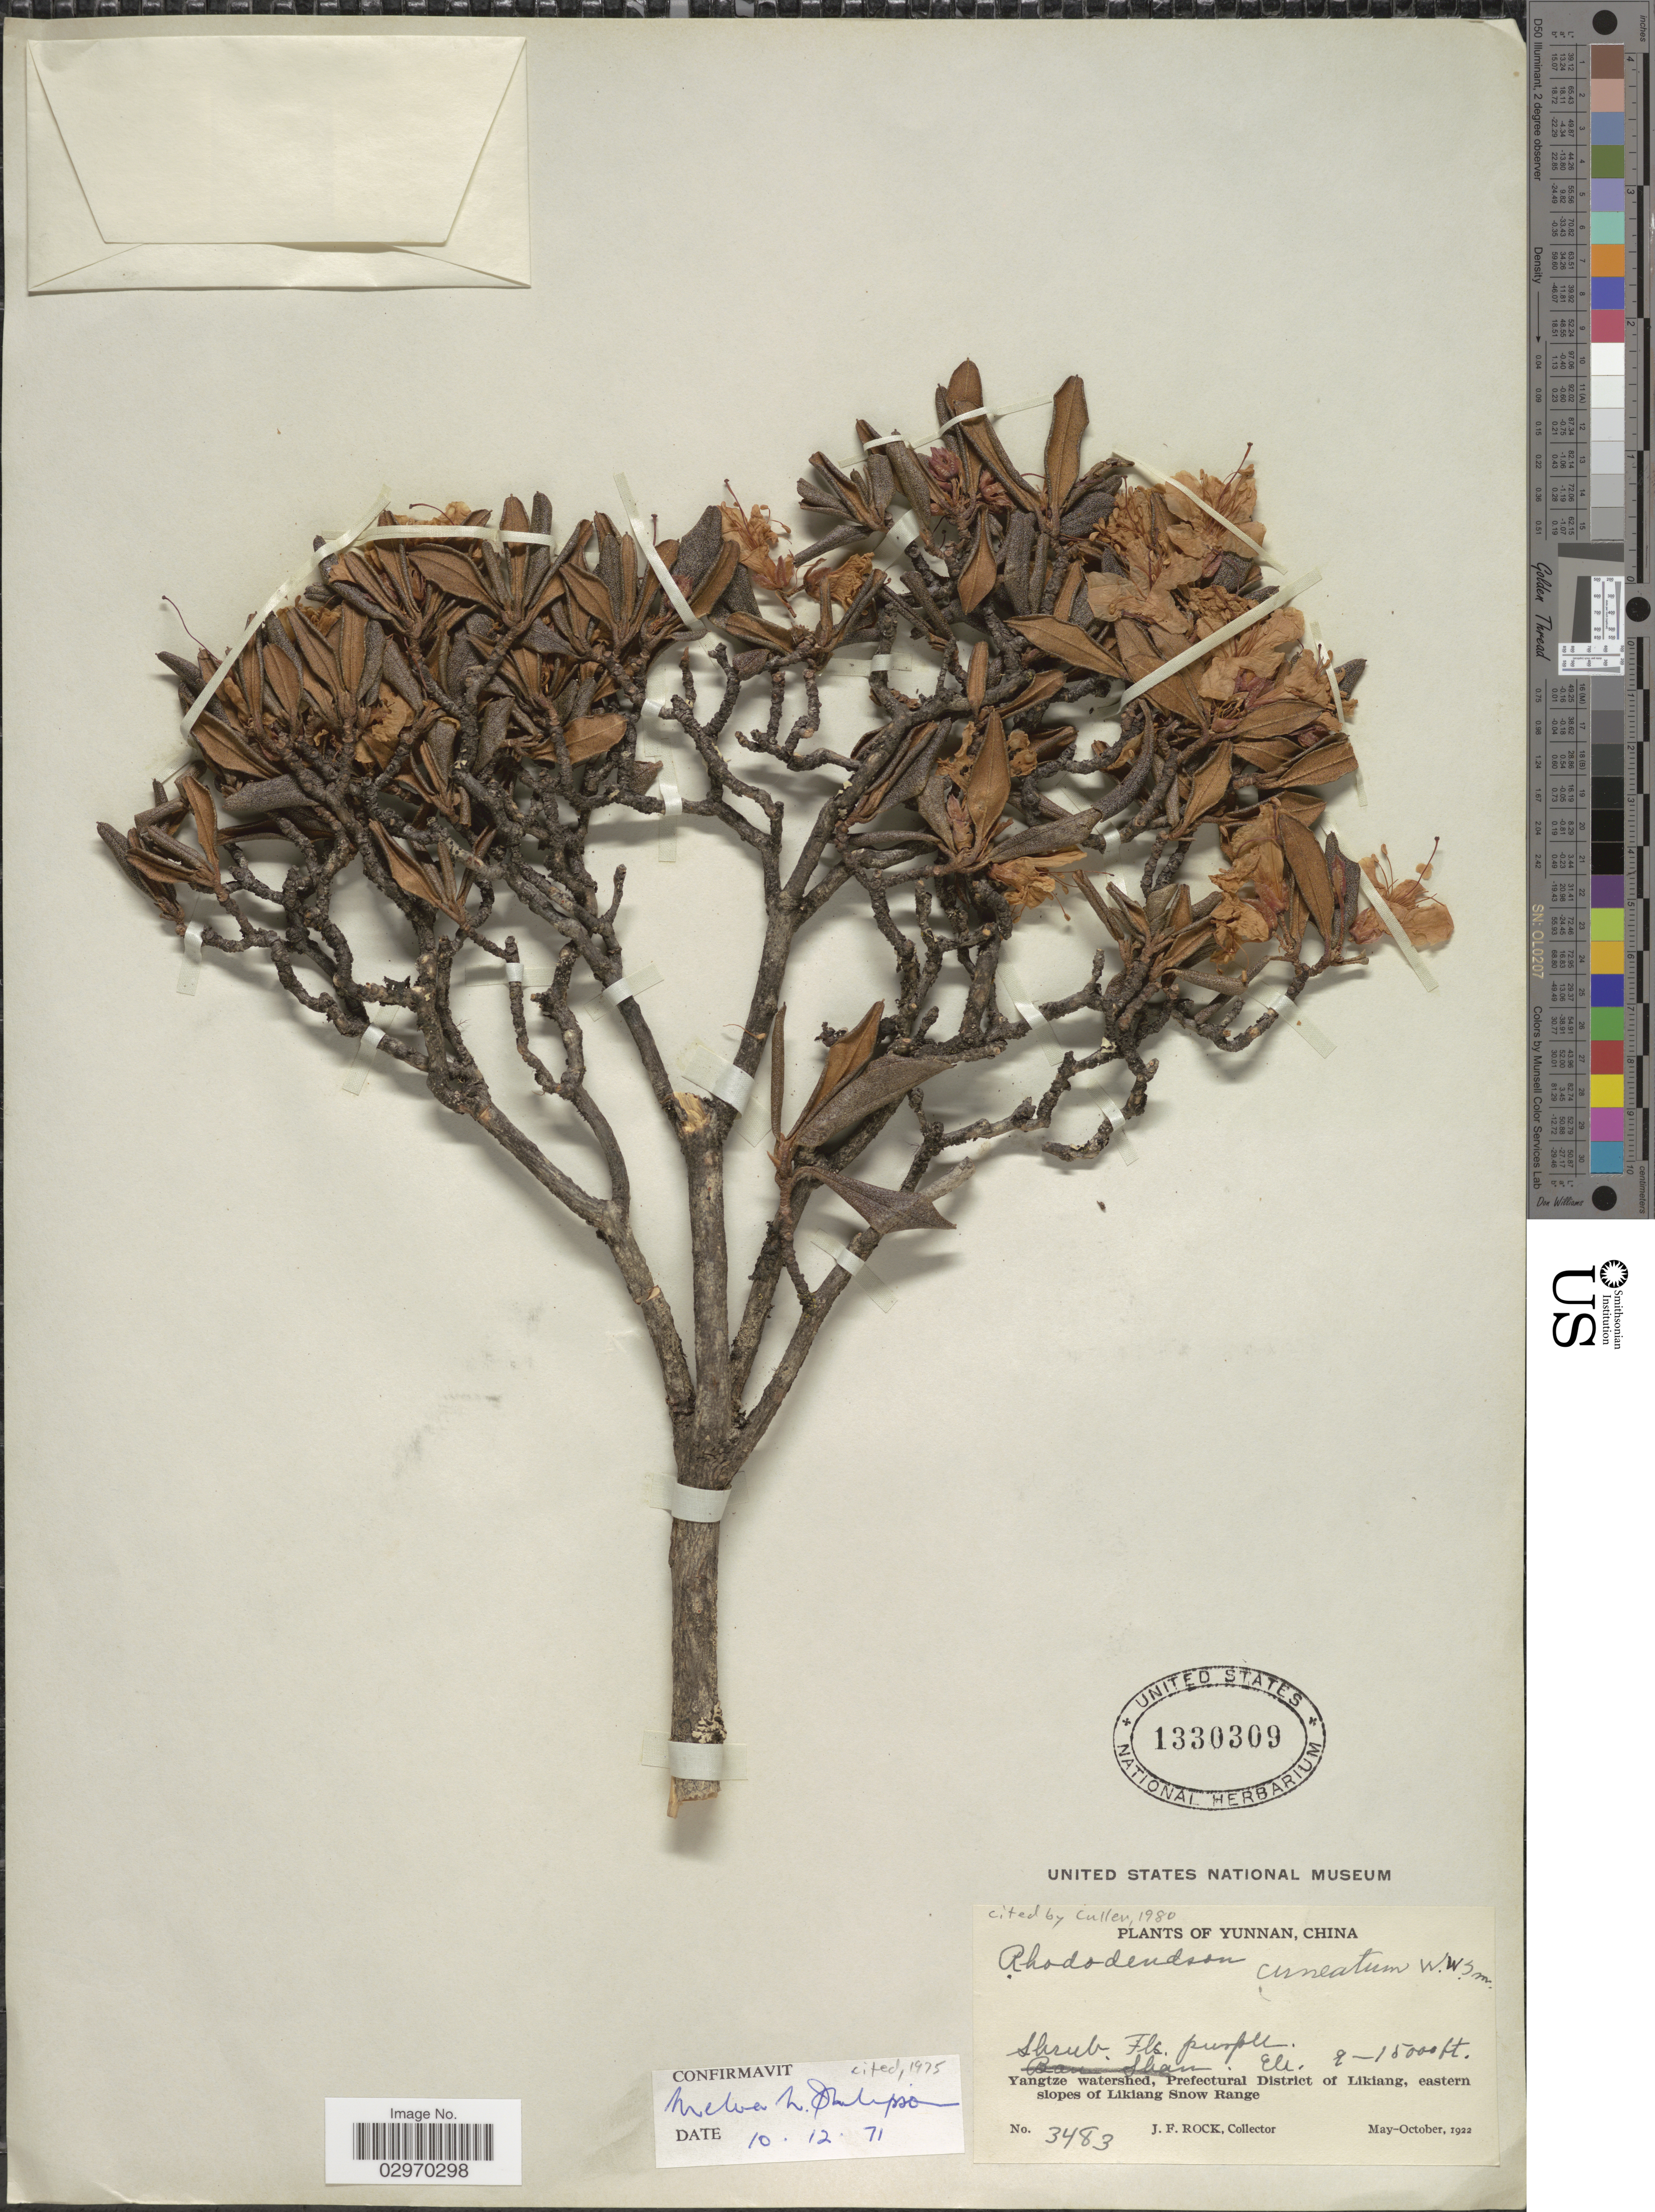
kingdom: Plantae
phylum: Tracheophyta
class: Magnoliopsida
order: Ericales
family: Ericaceae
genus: Rhododendron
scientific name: Rhododendron cuneatum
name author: W.W. Sm.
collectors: J. Rock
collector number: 3483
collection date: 1922-05/1922-10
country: China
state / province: Yunnan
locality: Yangtze watershed, Prefectural District of Likiang, eastern slopes of Likiang Snow Range.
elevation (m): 2743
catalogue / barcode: US 1330309